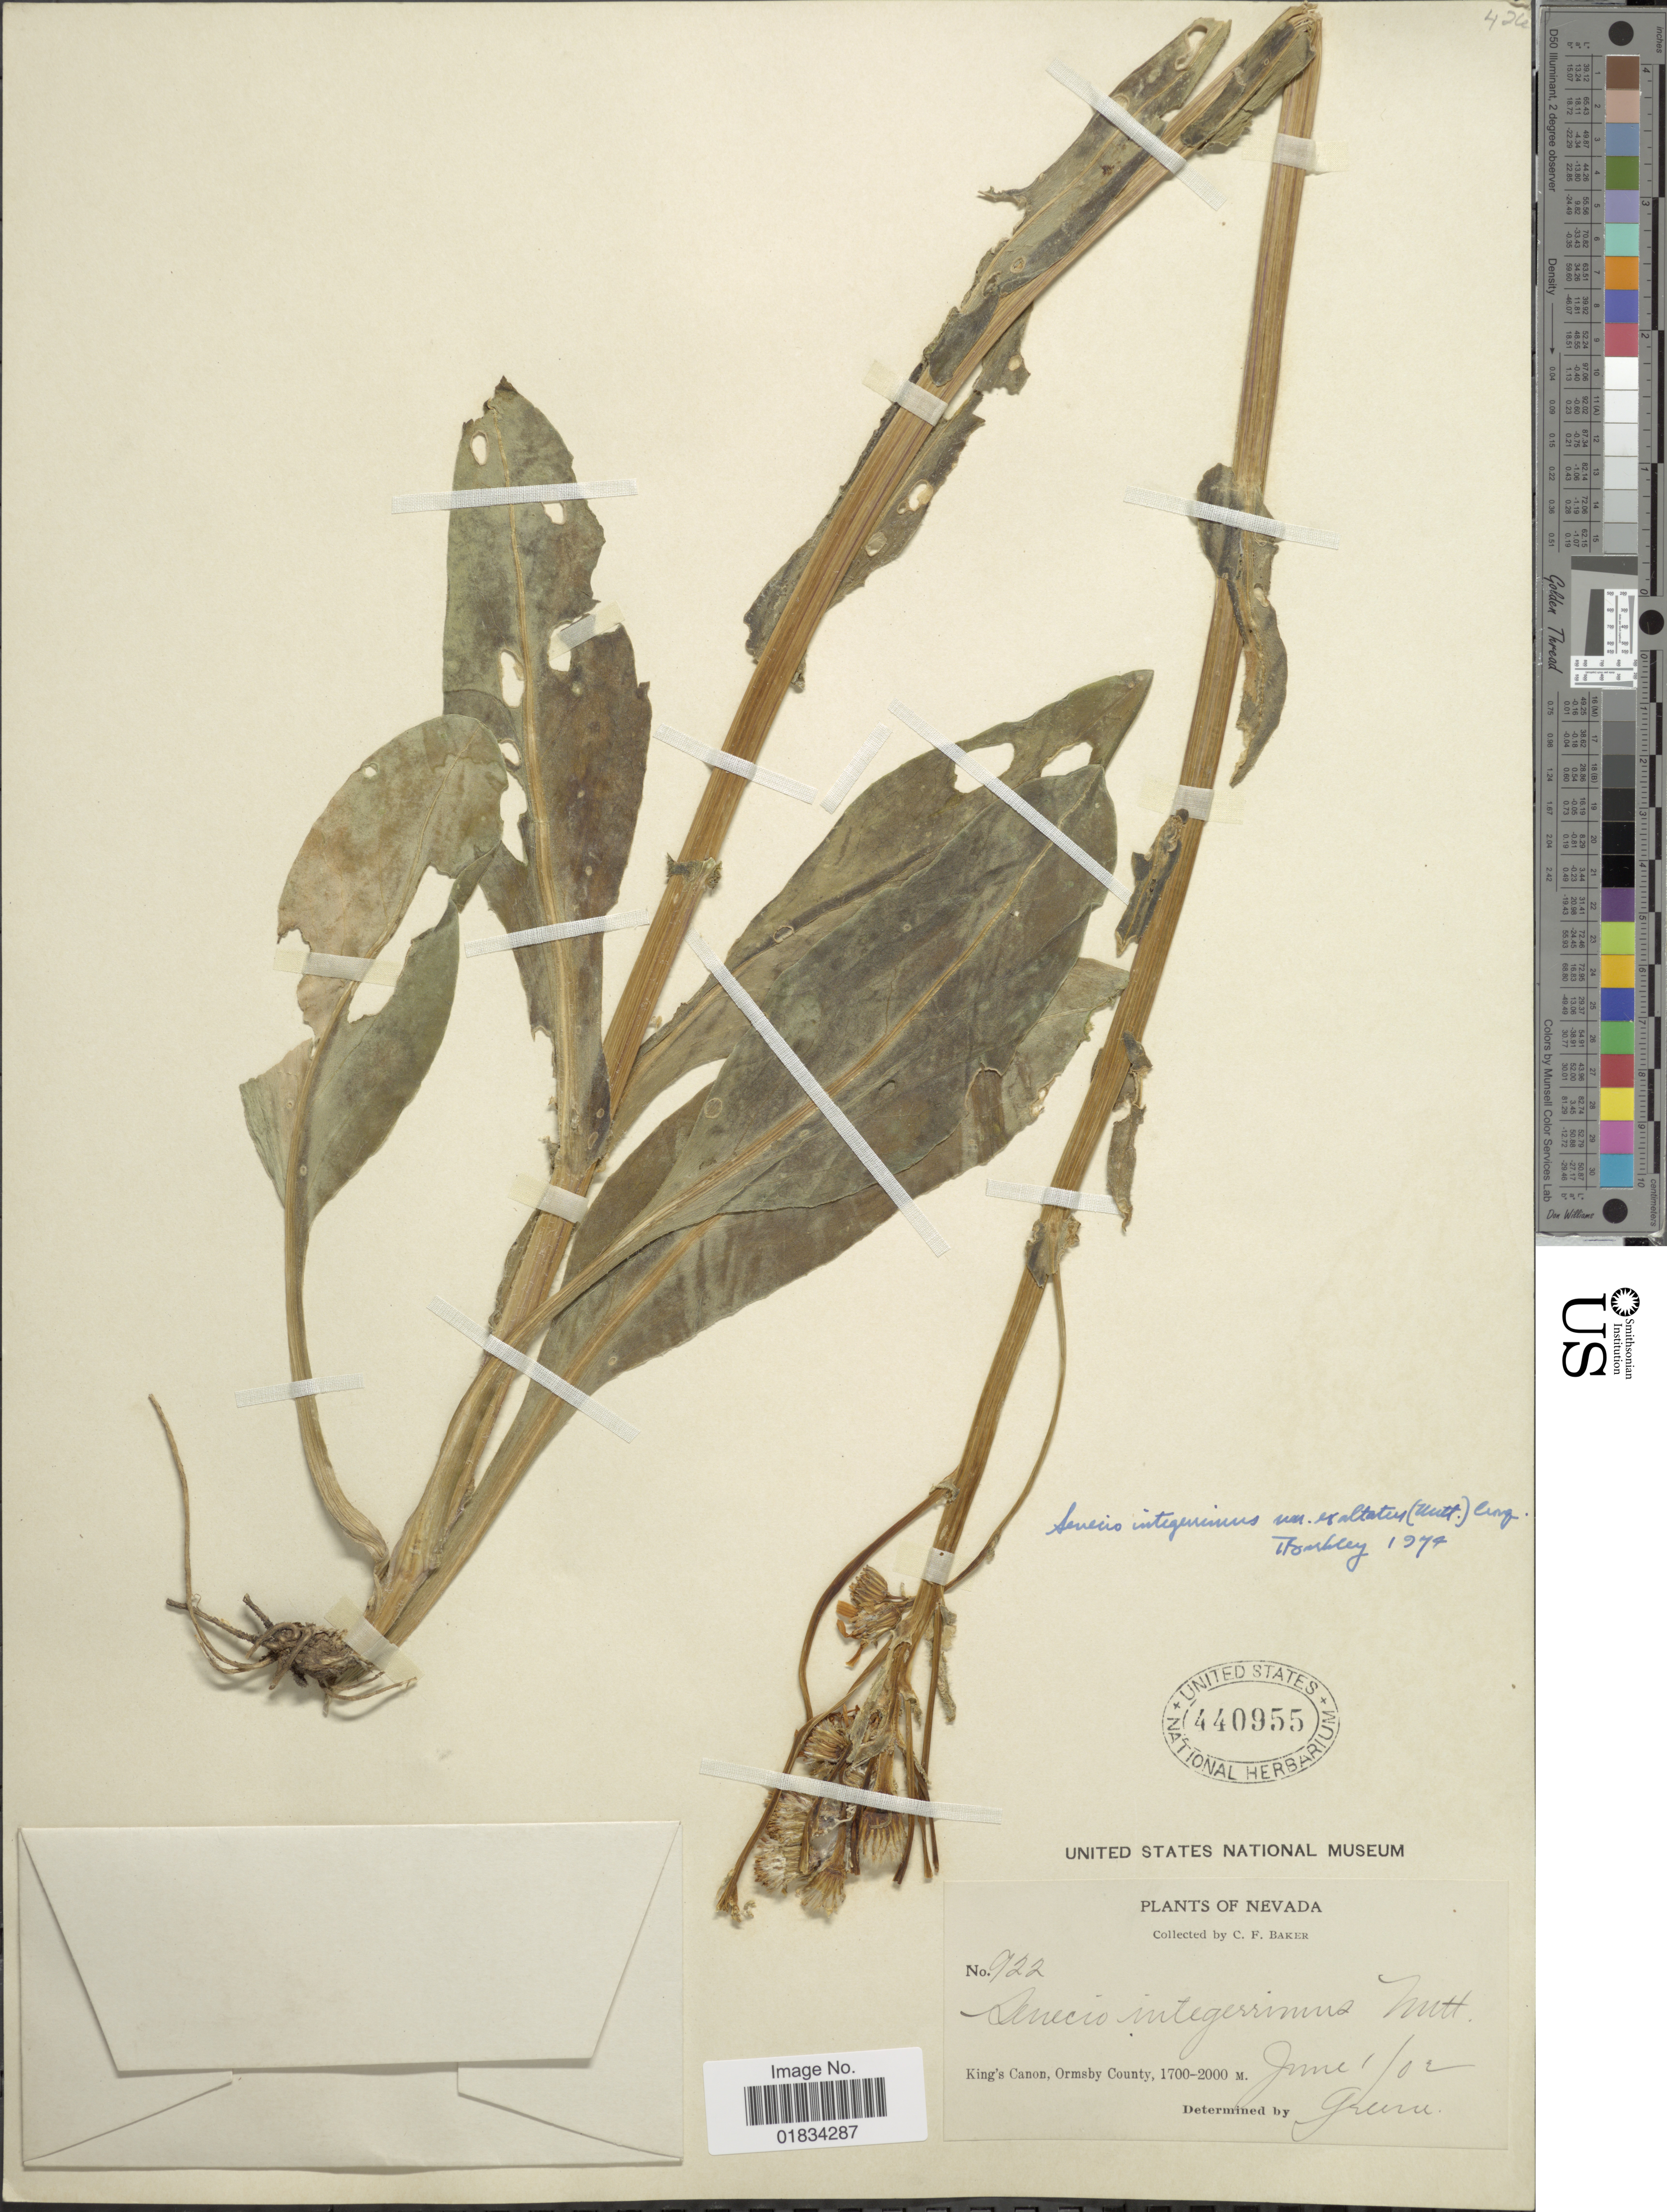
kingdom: Plantae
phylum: Tracheophyta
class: Magnoliopsida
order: Asterales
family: Asteraceae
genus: Senecio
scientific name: Senecio integerrimus var. exaltatus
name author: (Nutt.) Cronq.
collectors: C. F. Baker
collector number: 922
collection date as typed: Transcribed d/m/y: 1/6/2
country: United States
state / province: Nevada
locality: Kin's Canon, Ormsby County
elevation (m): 1700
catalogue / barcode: US 440955